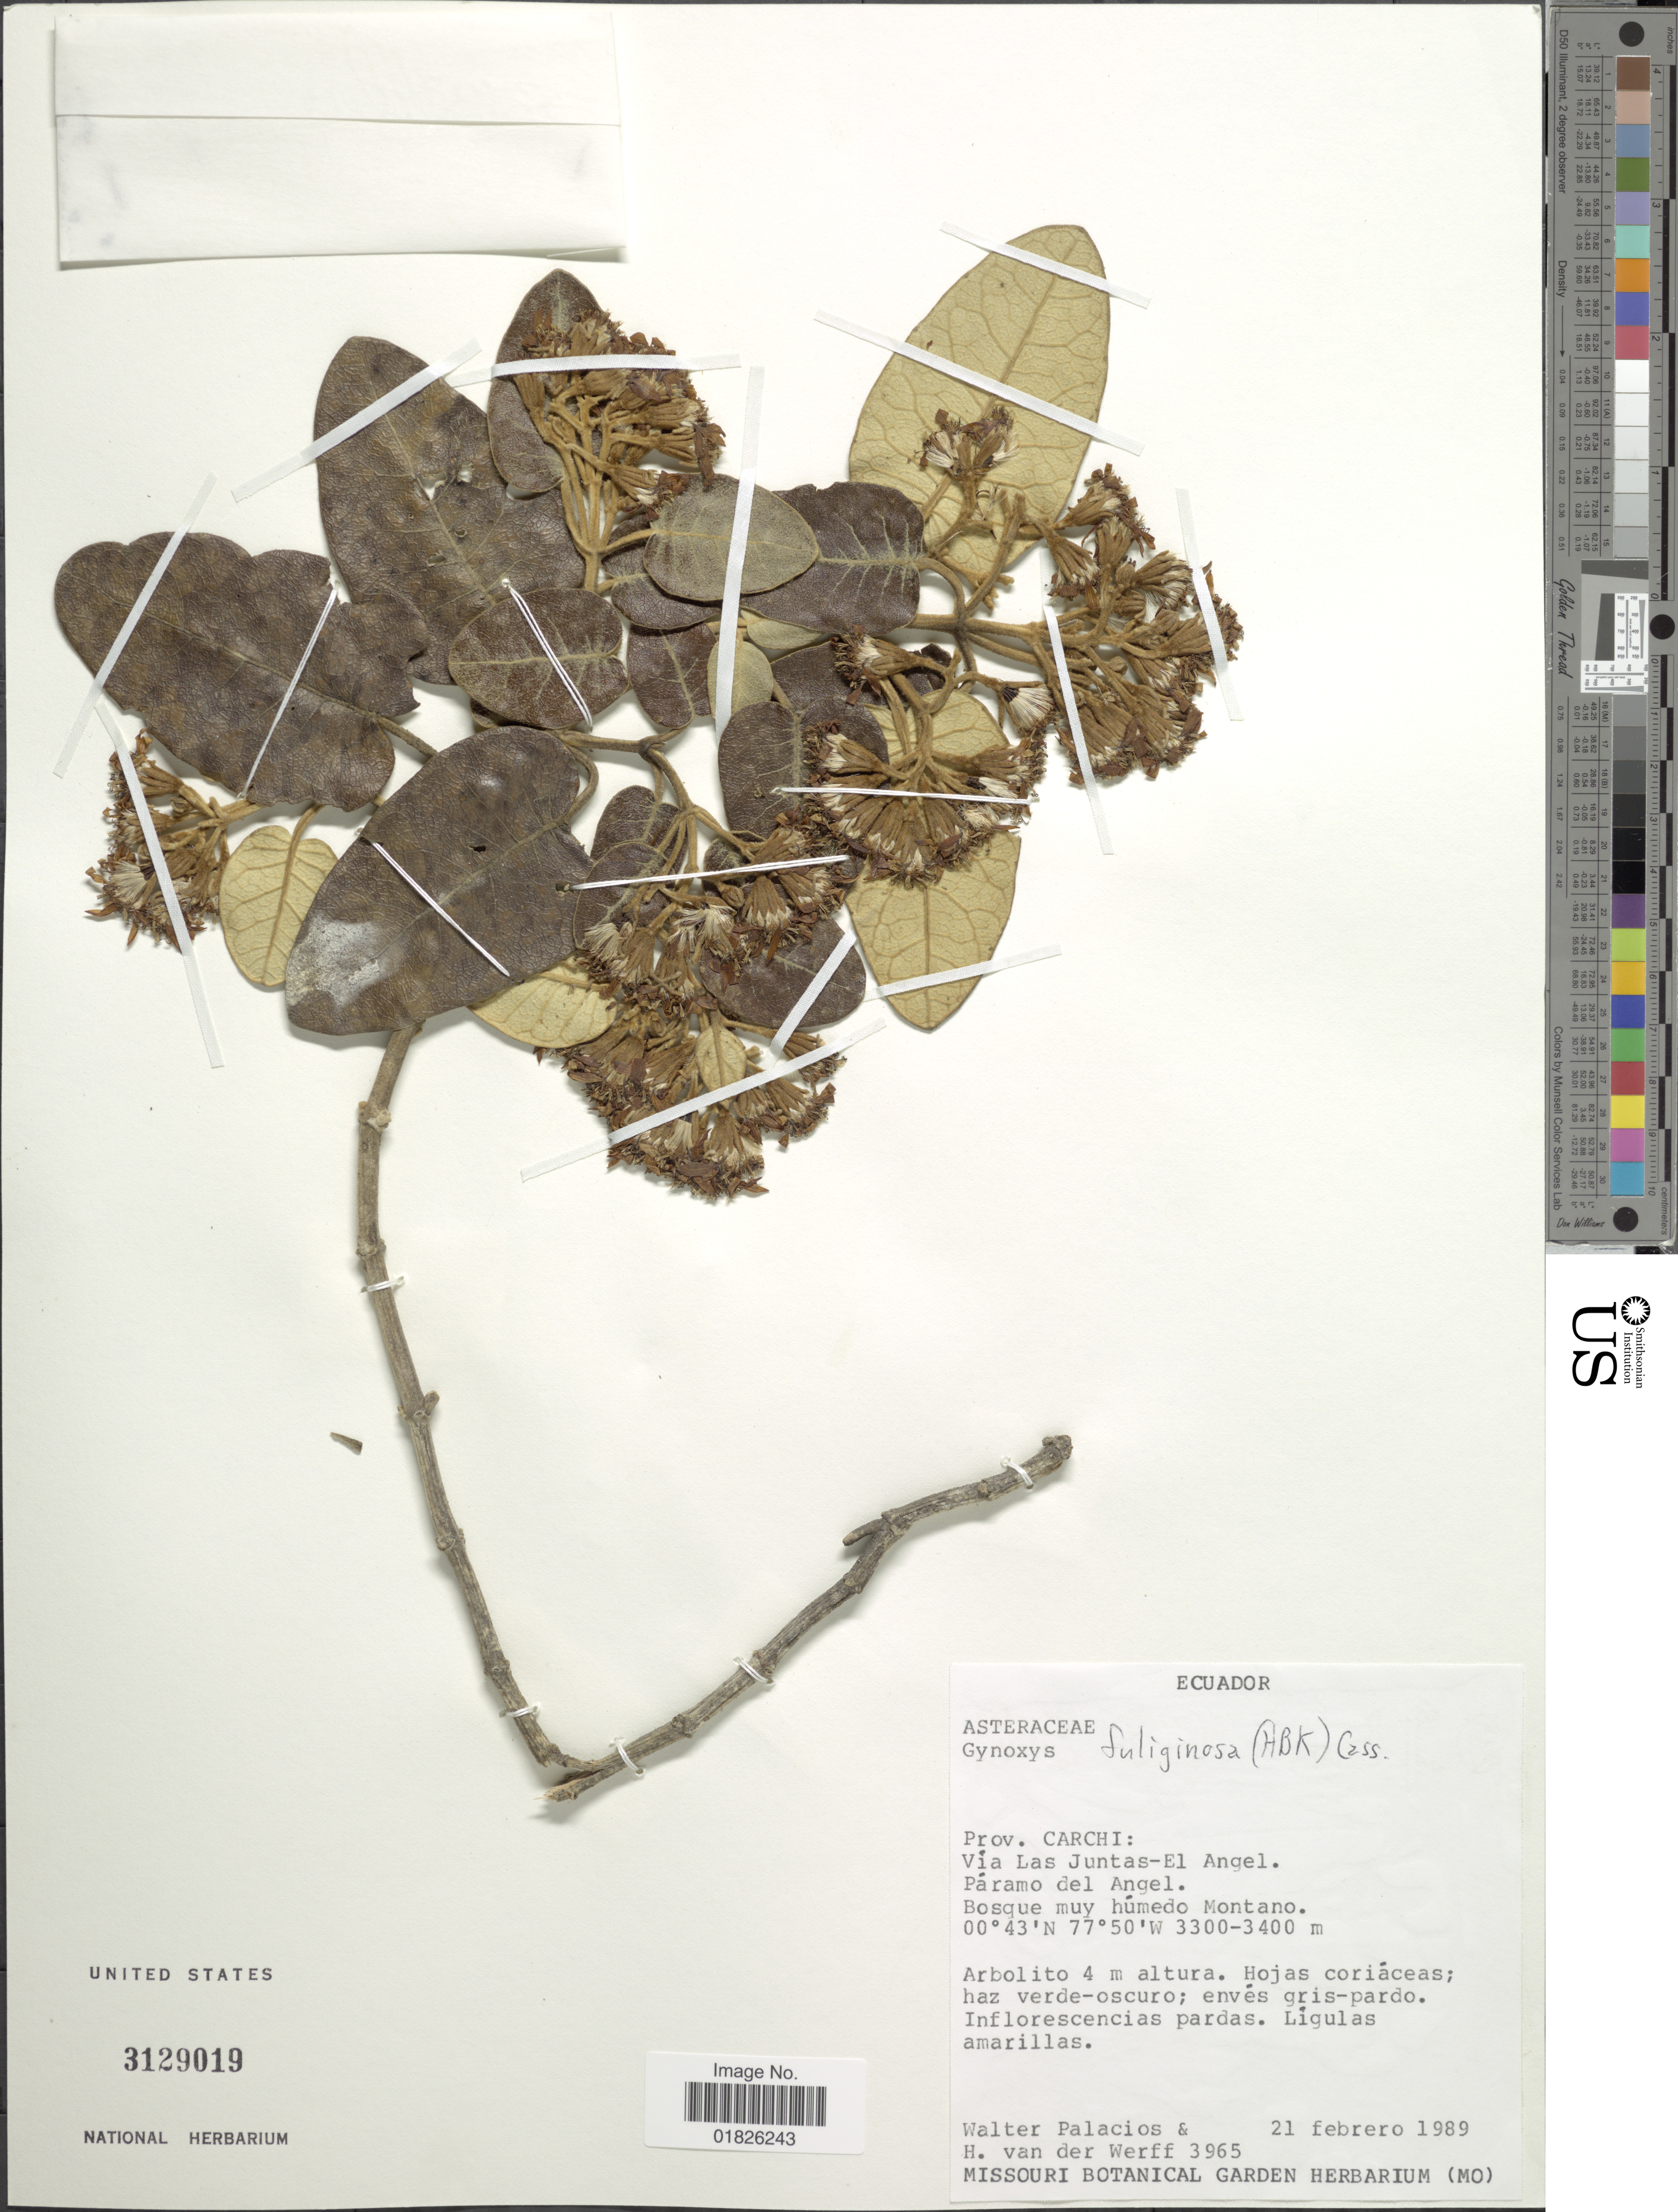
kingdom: Plantae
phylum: Tracheophyta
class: Magnoliopsida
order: Asterales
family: Asteraceae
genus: Gynoxys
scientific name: Gynoxys fuliginosa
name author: Cass.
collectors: W. Palacios & H. van der Werff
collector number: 3965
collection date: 1989-02-21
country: Ecuador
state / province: Carchi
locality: Via Las Juntas-El Angel, Paramo del Angel.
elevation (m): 3300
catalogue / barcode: US 3129019